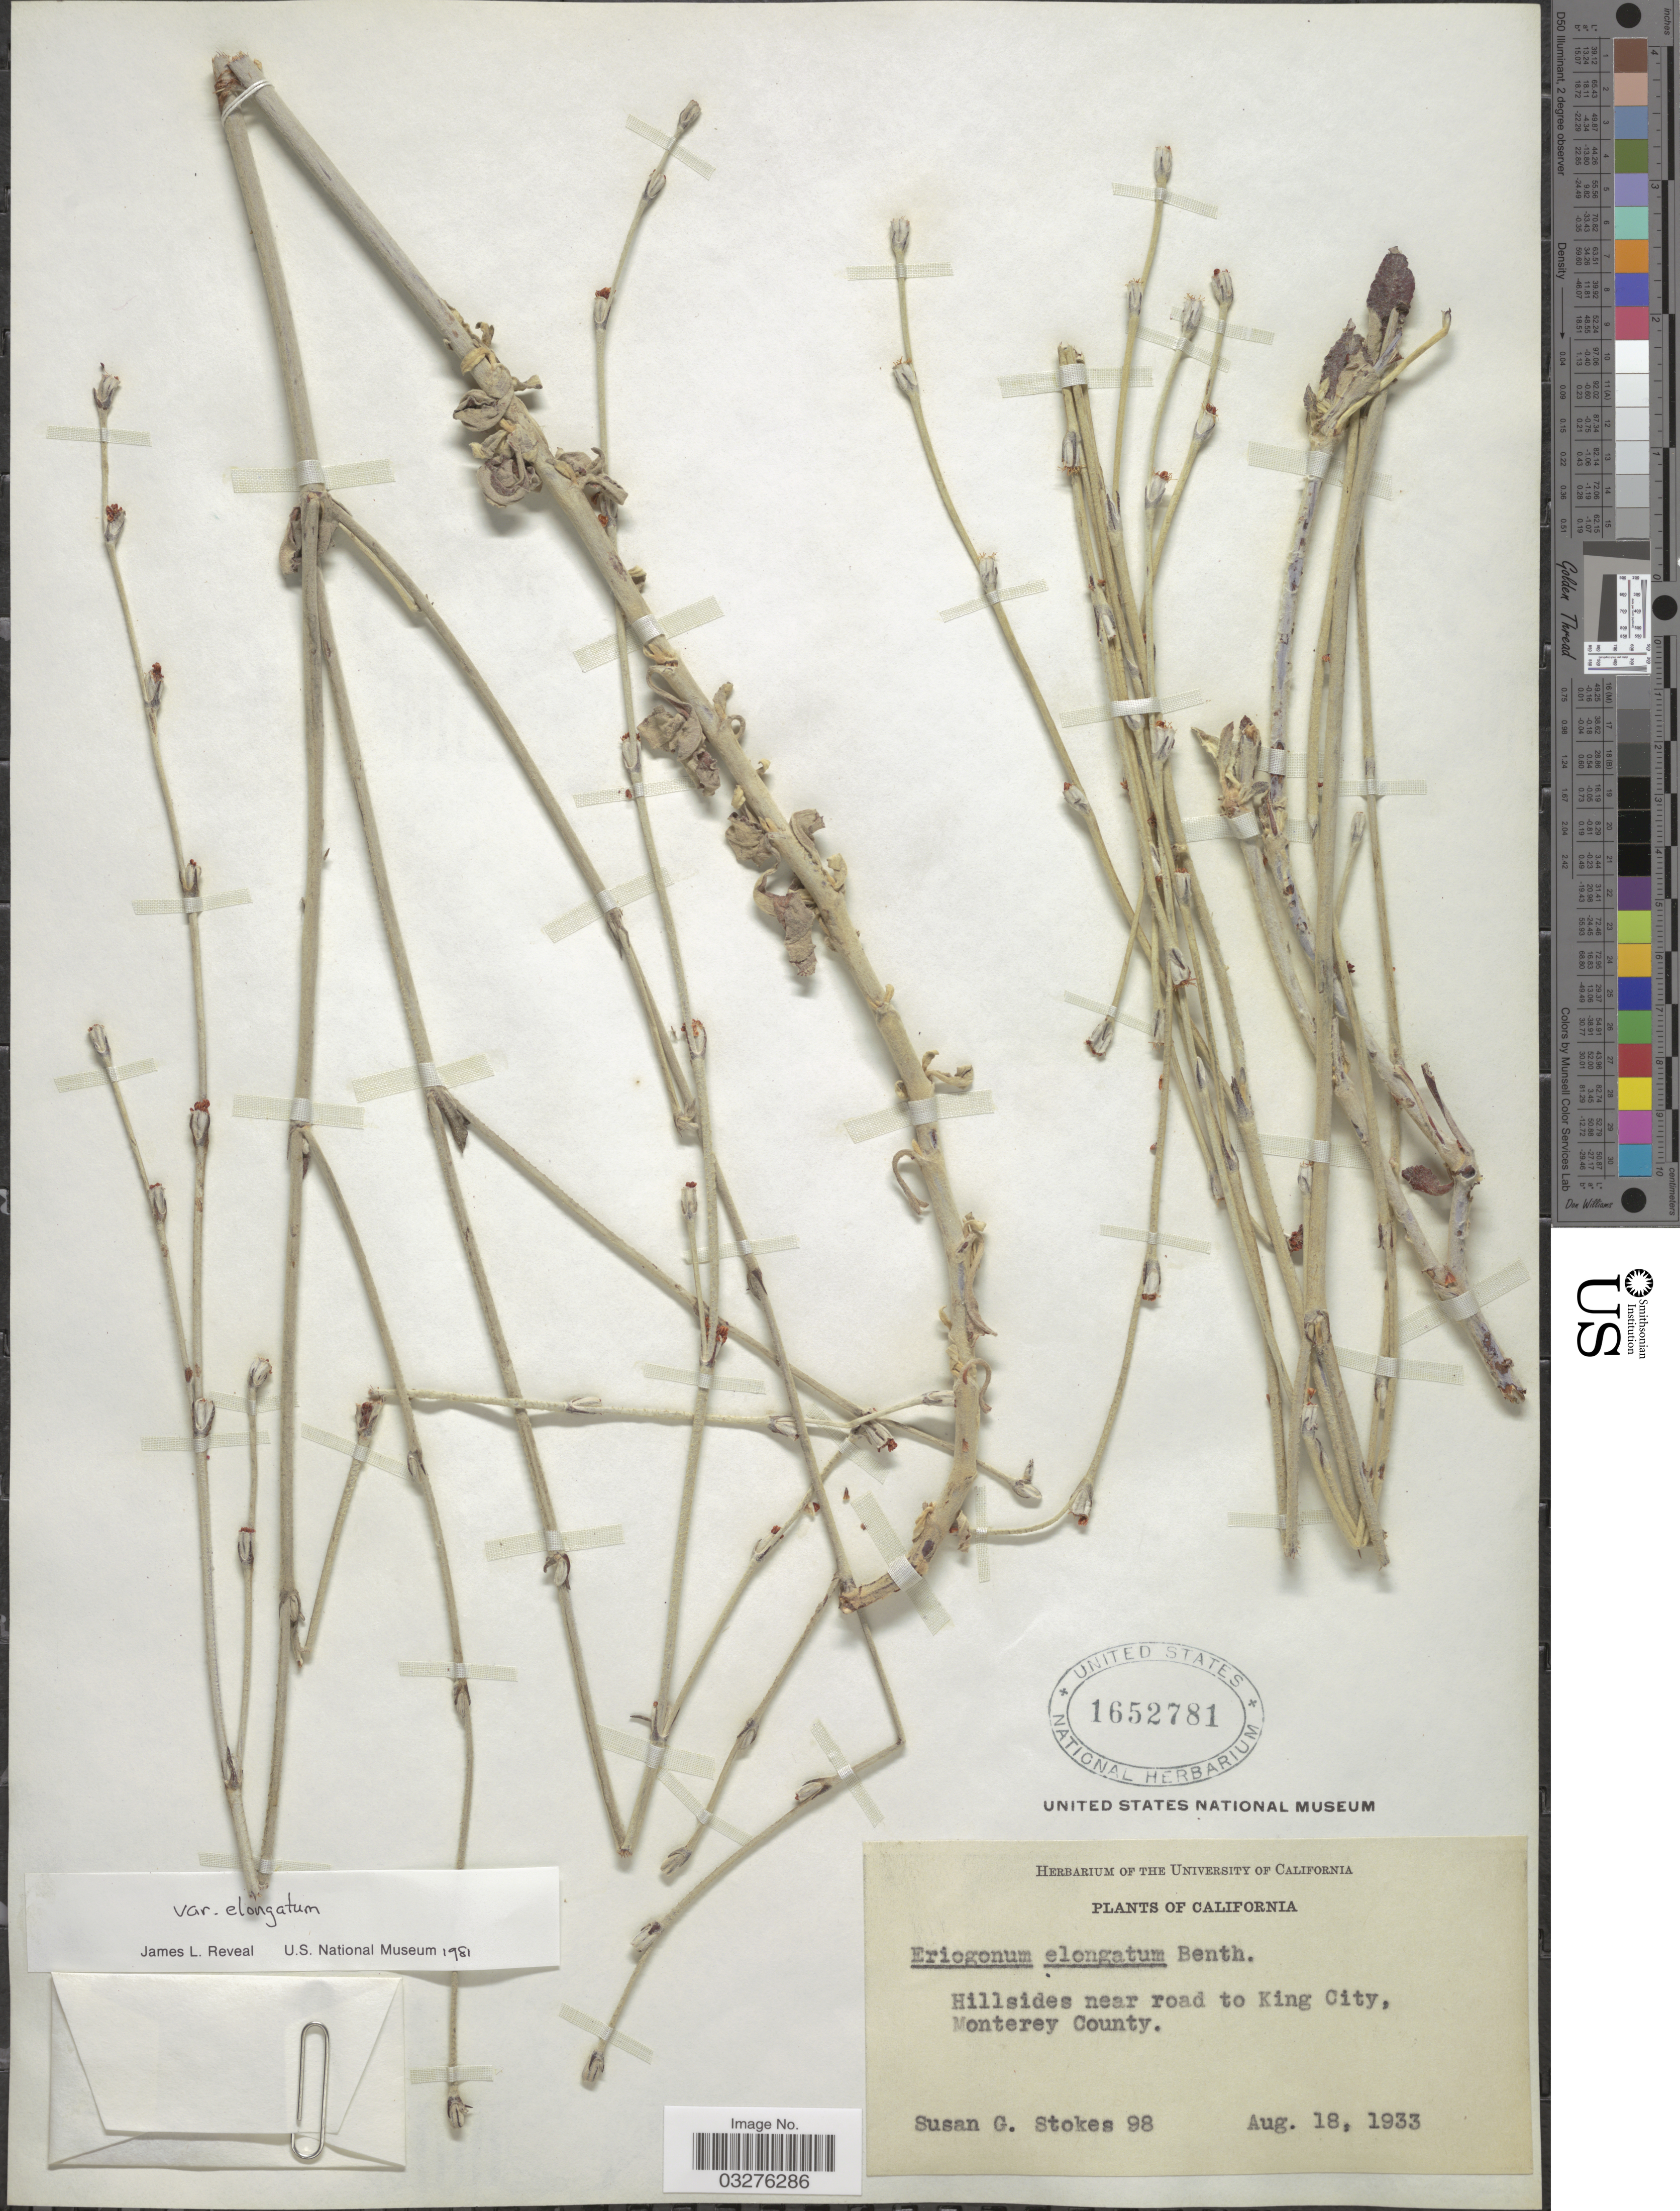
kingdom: Plantae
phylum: Tracheophyta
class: Magnoliopsida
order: Caryophyllales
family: Polygonaceae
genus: Eriogonum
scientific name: Eriogonum elongatum var. elongatum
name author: Benth.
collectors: S. G. Stokes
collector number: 98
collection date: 1933-08-18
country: United States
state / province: California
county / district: Monterey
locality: Hillsides near road to King City, Monterey County.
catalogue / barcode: US 1652781